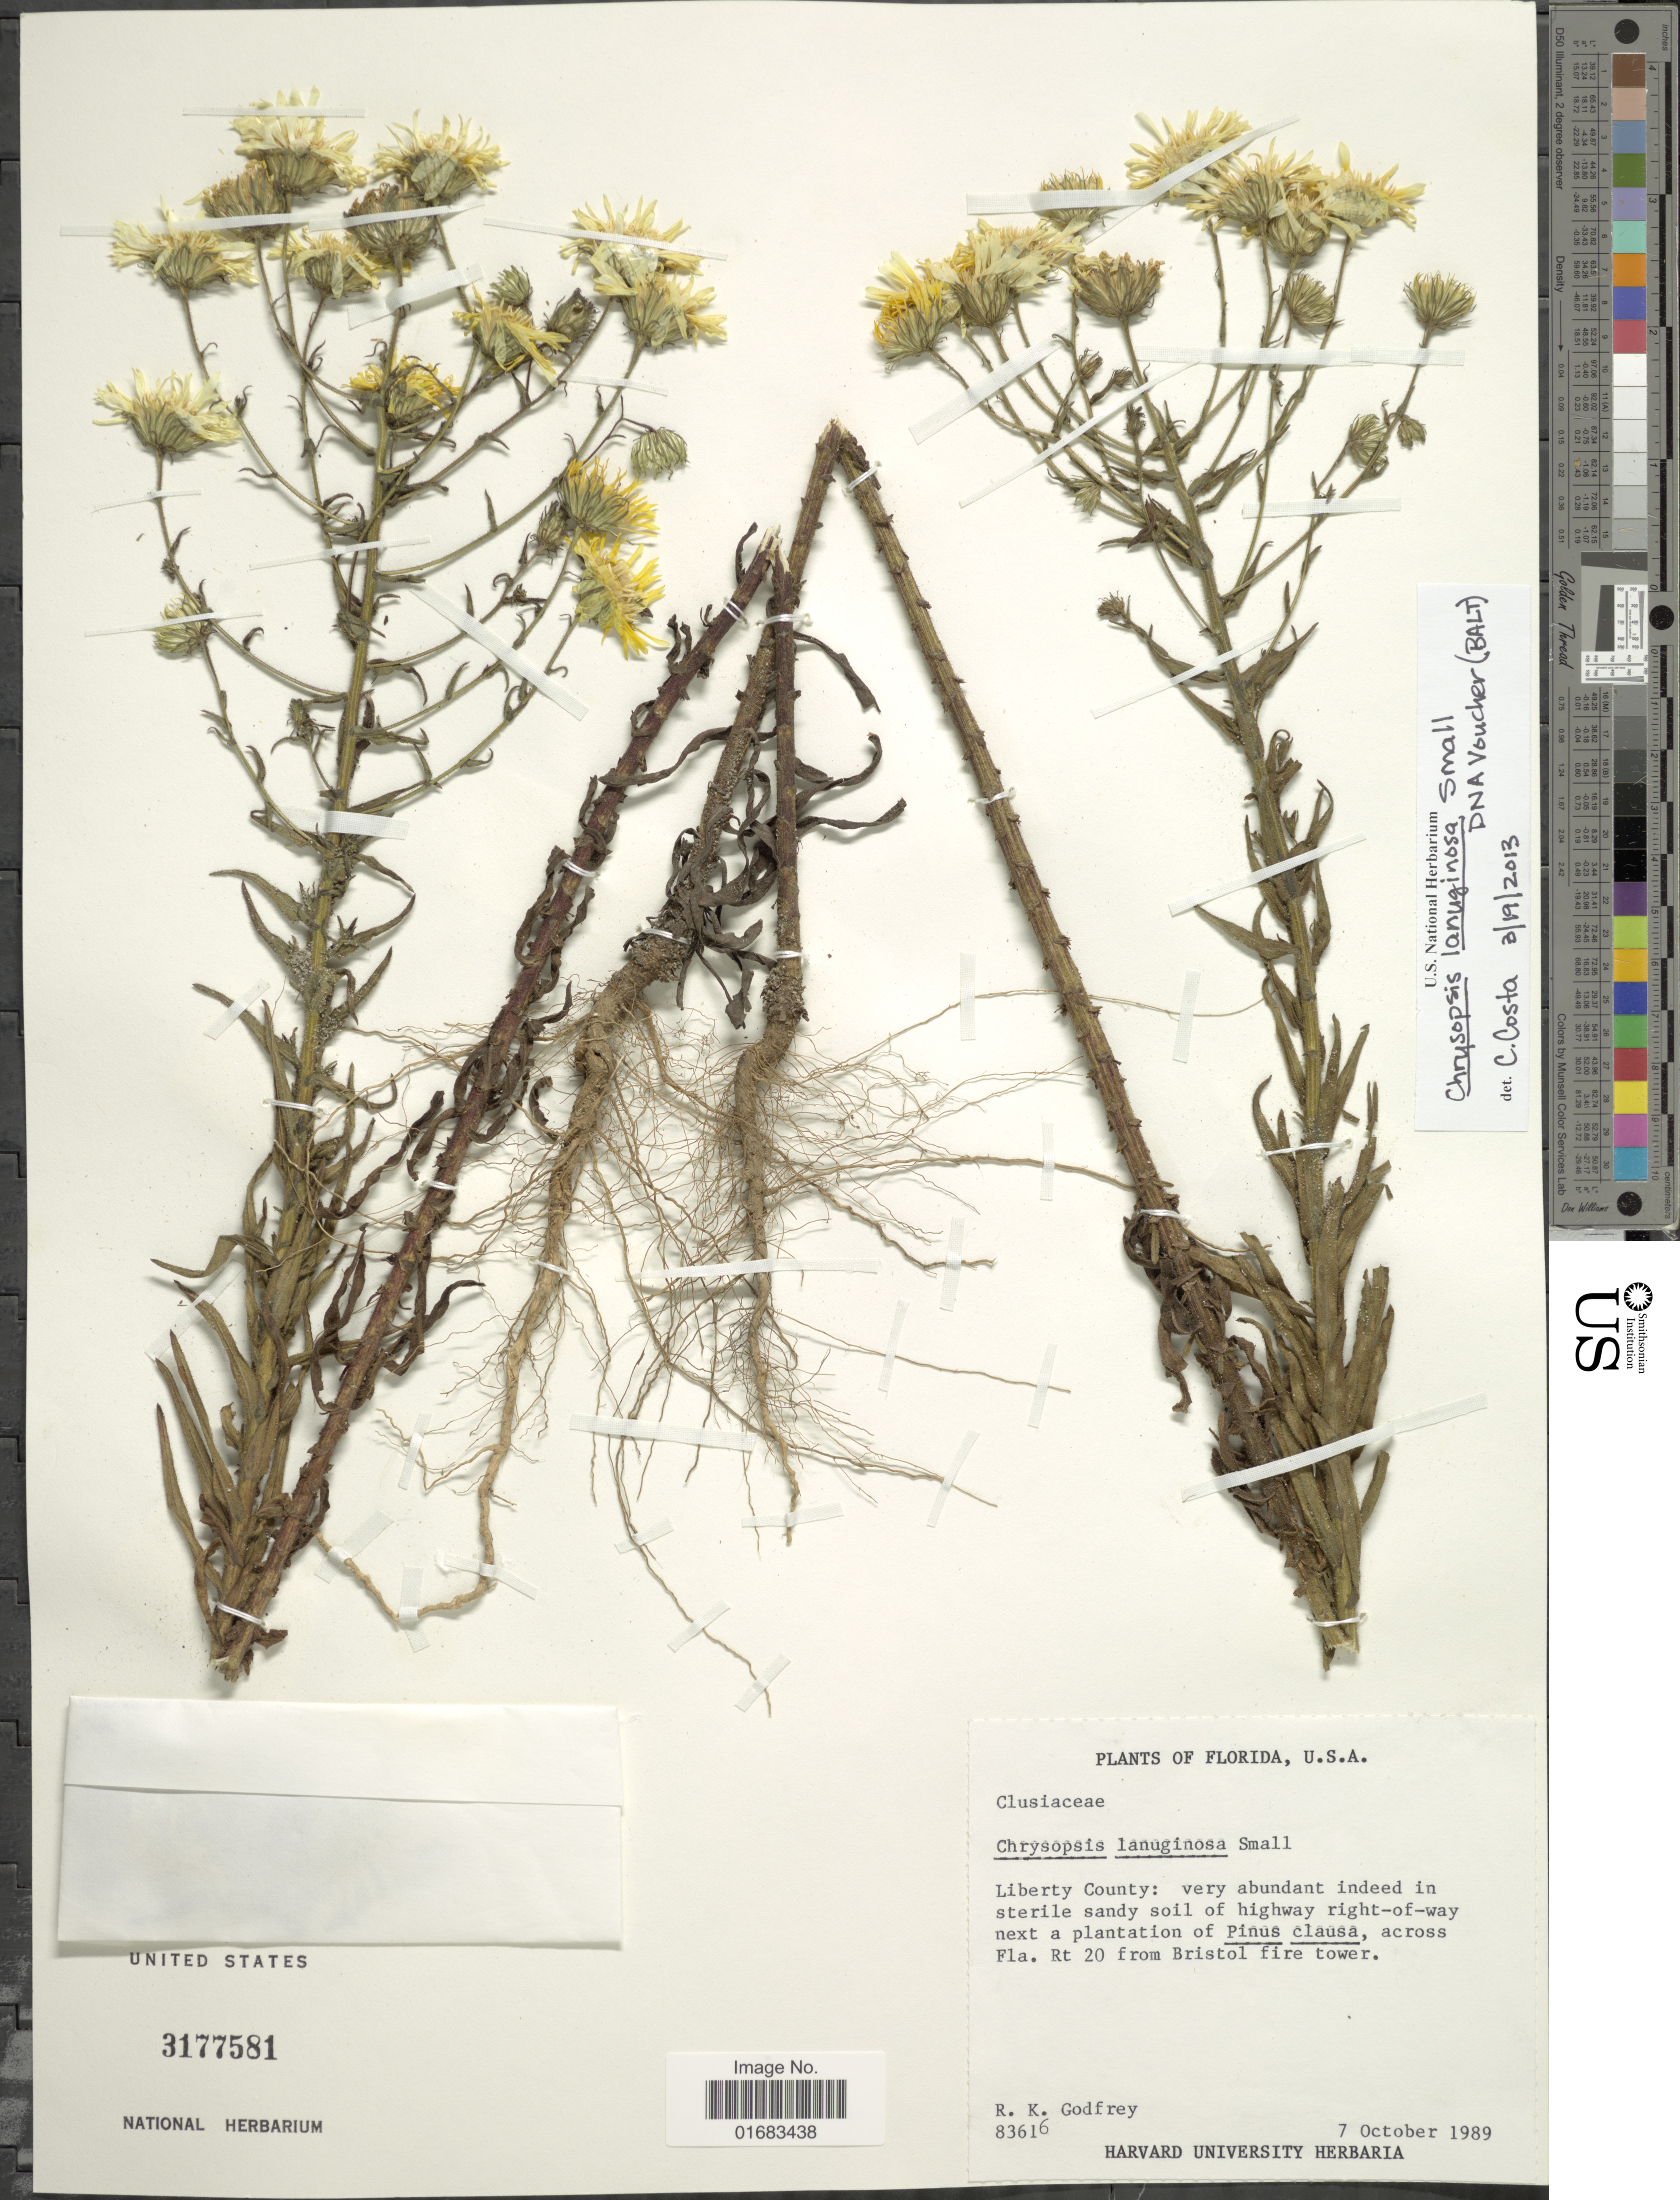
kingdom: Plantae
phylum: Tracheophyta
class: Magnoliopsida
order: Asterales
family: Asteraceae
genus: Chrysopsis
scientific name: Chrysopsis lanuginosa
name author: Small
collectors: R. K. Godfrey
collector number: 83616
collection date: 1989-10-07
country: United States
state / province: Florida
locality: Liberty County: sterile sand soil of highway right-of-way across Fla. Rt 20 from Bristol fire tower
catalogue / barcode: US 3177581